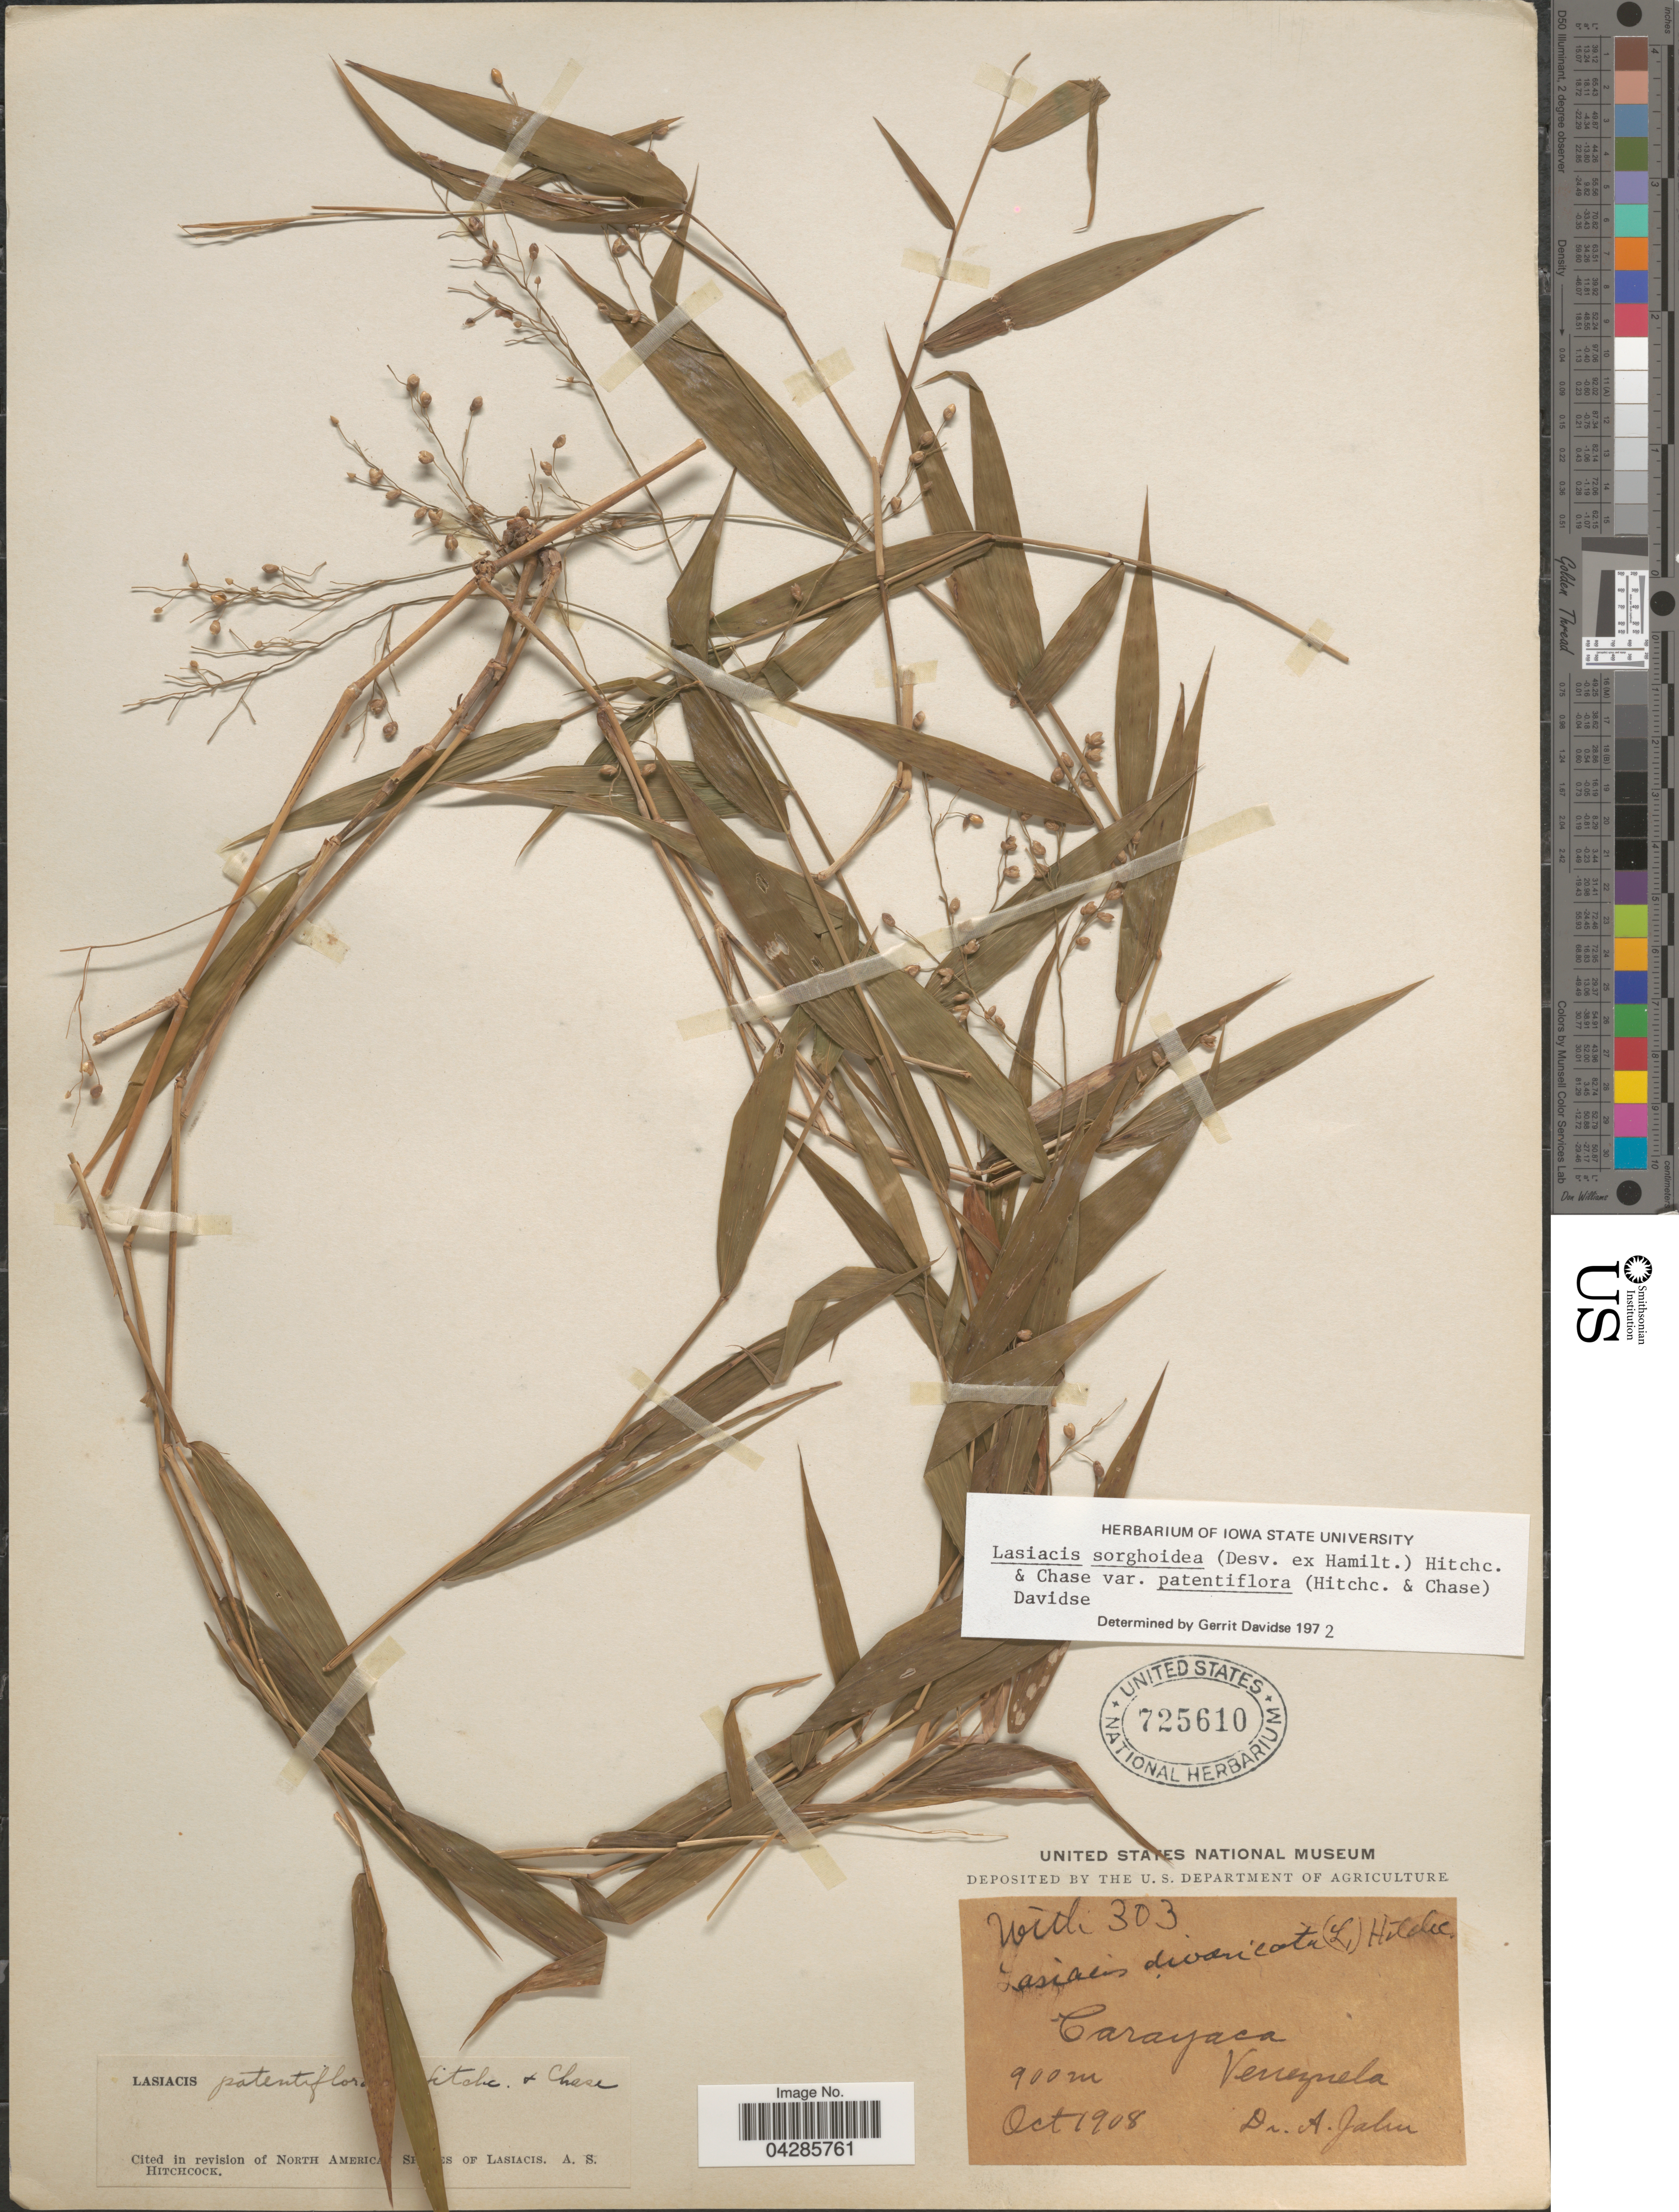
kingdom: Plantae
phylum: Tracheophyta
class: Liliopsida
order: Poales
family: Poaceae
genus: Lasiacis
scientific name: Lasiacis sorghoidea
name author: (Desv. ex Ham.) Hitchc. & Chase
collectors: A. John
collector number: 303?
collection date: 1908-10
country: Venezuela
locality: Carayaca.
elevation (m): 900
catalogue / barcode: US 725610